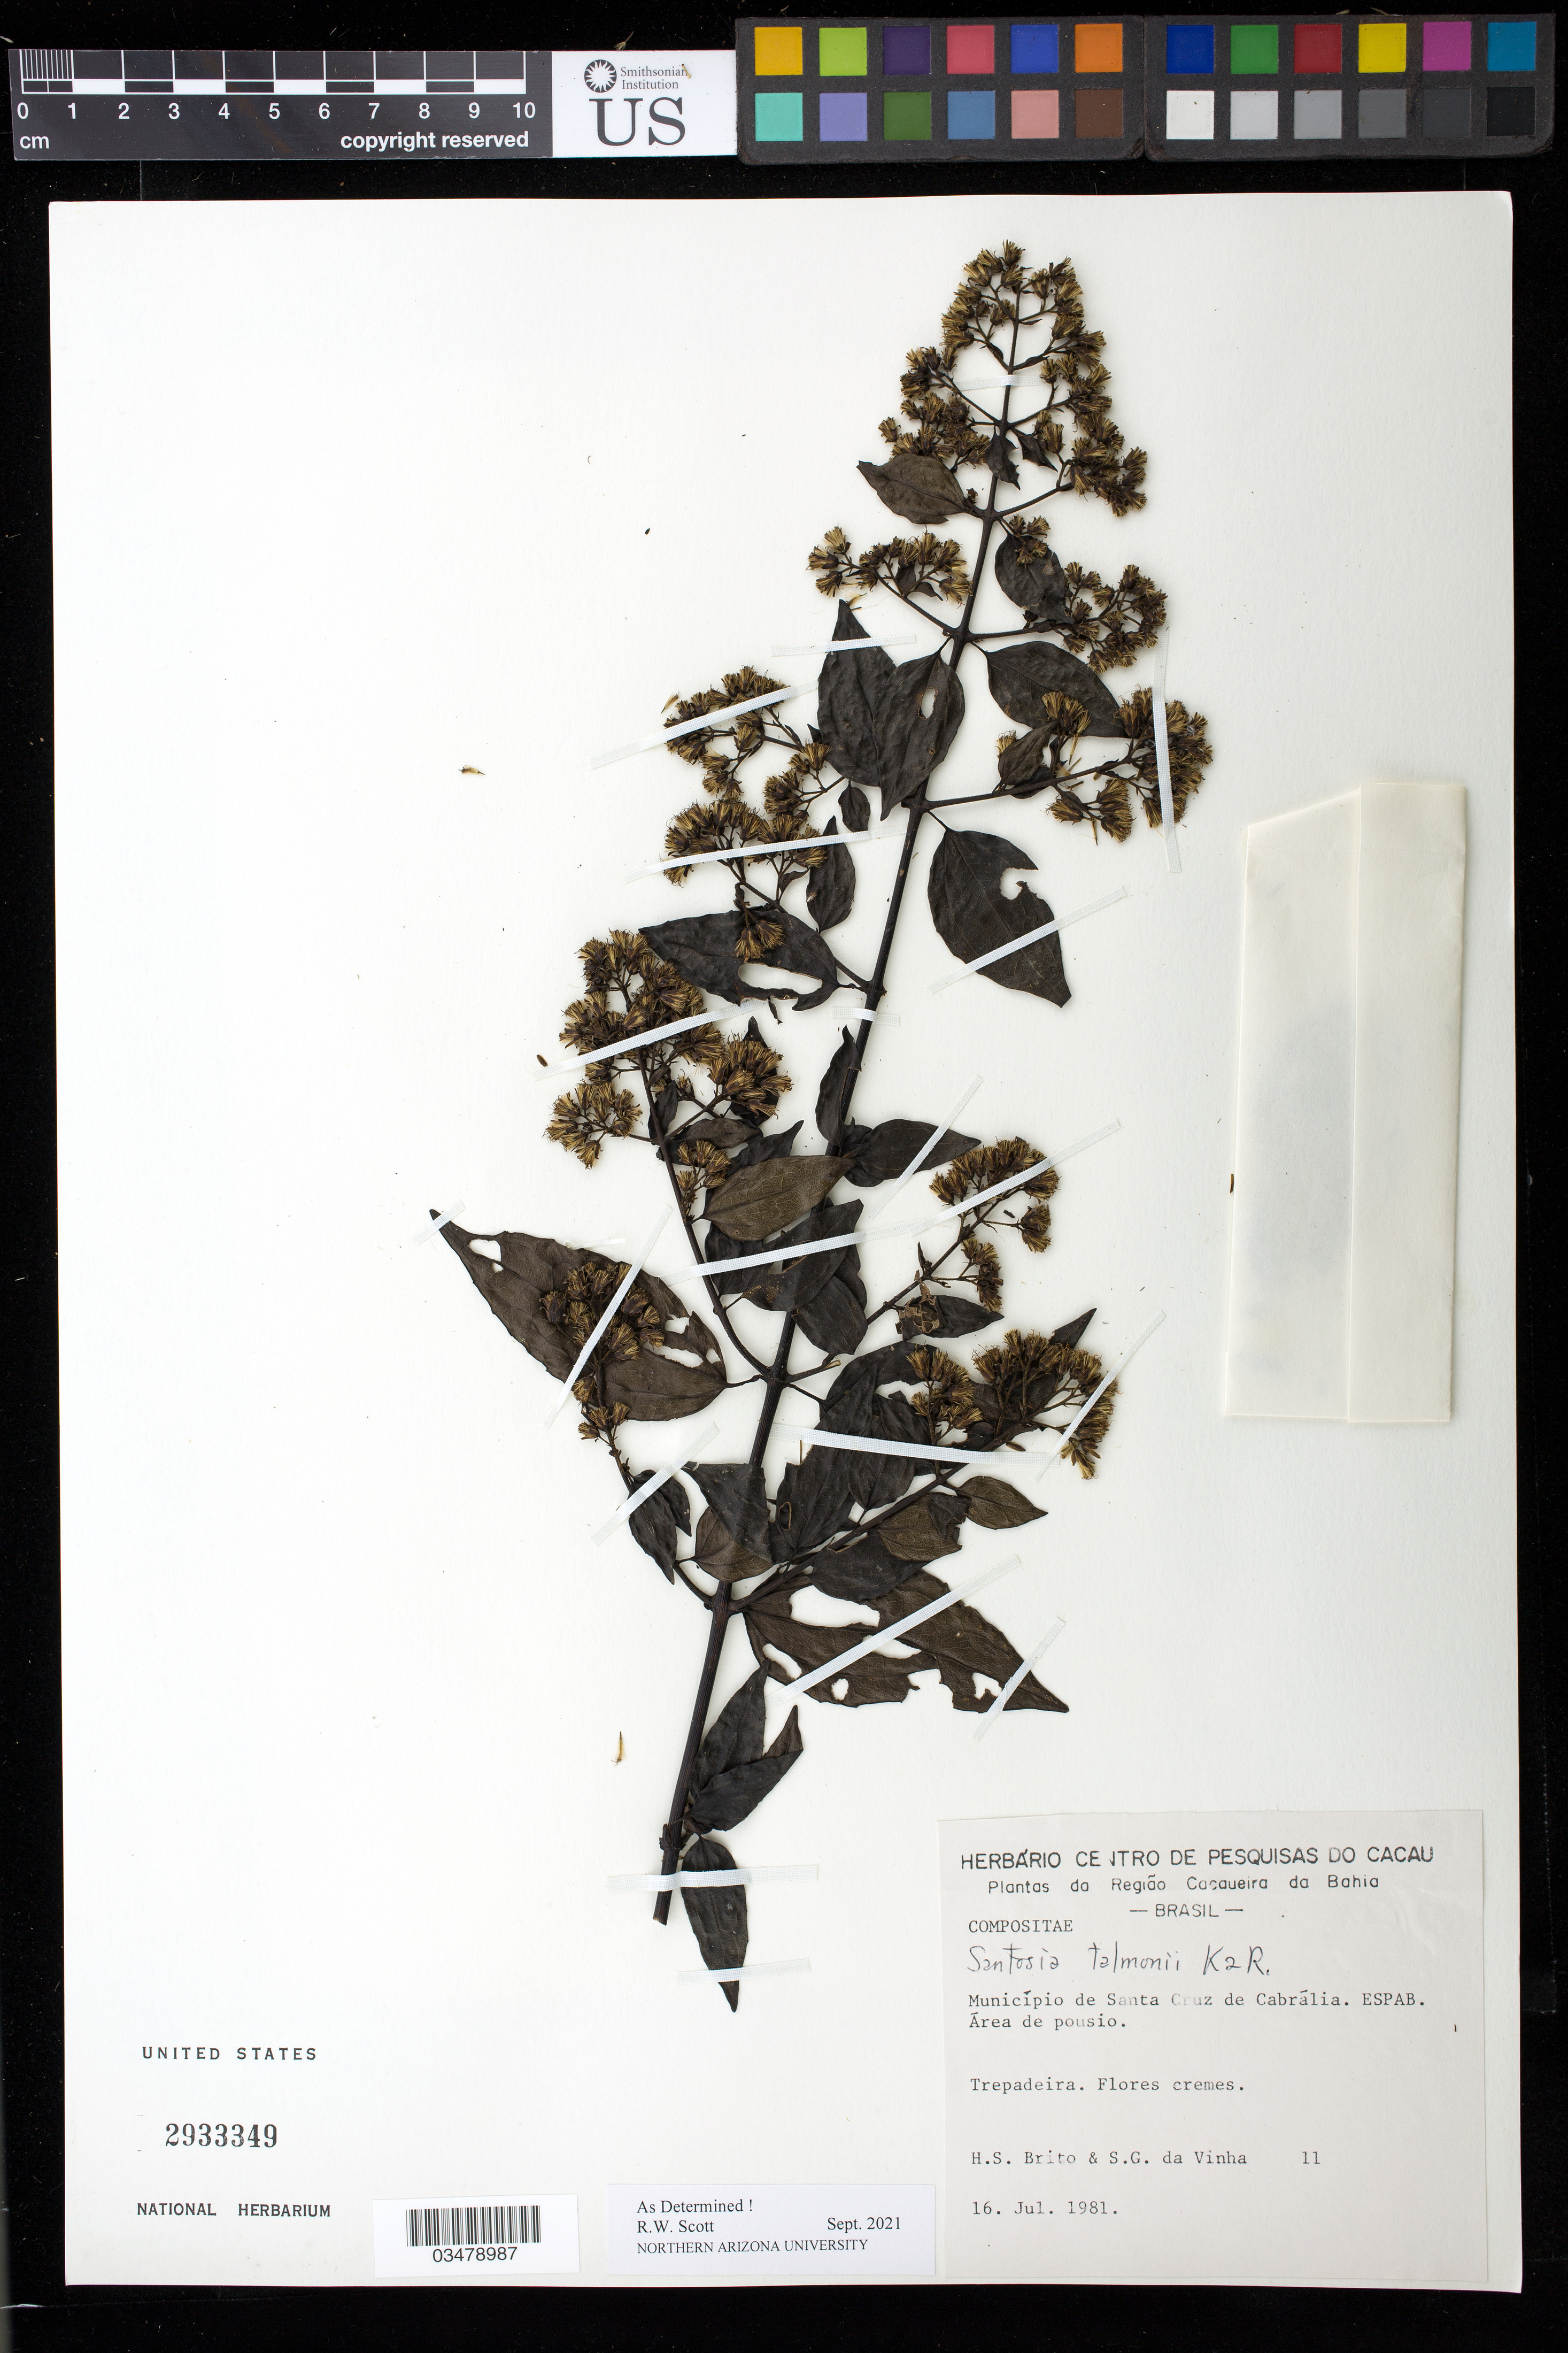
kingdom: Plantae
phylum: Tracheophyta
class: Magnoliopsida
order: Asterales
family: Asteraceae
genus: Santosia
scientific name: Santosia talmonia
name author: R.M. King & H. Rob.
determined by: Scott, R. W.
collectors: H. S. Brito & S. G. Vinha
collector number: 11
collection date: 1981-07-16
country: Brazil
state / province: Bahia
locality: Regiao Cacauceiro da Bahia. Municipio de Santa Cruz de Cabralia. ESPAB, Area de Pousio.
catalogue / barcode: US 2933349